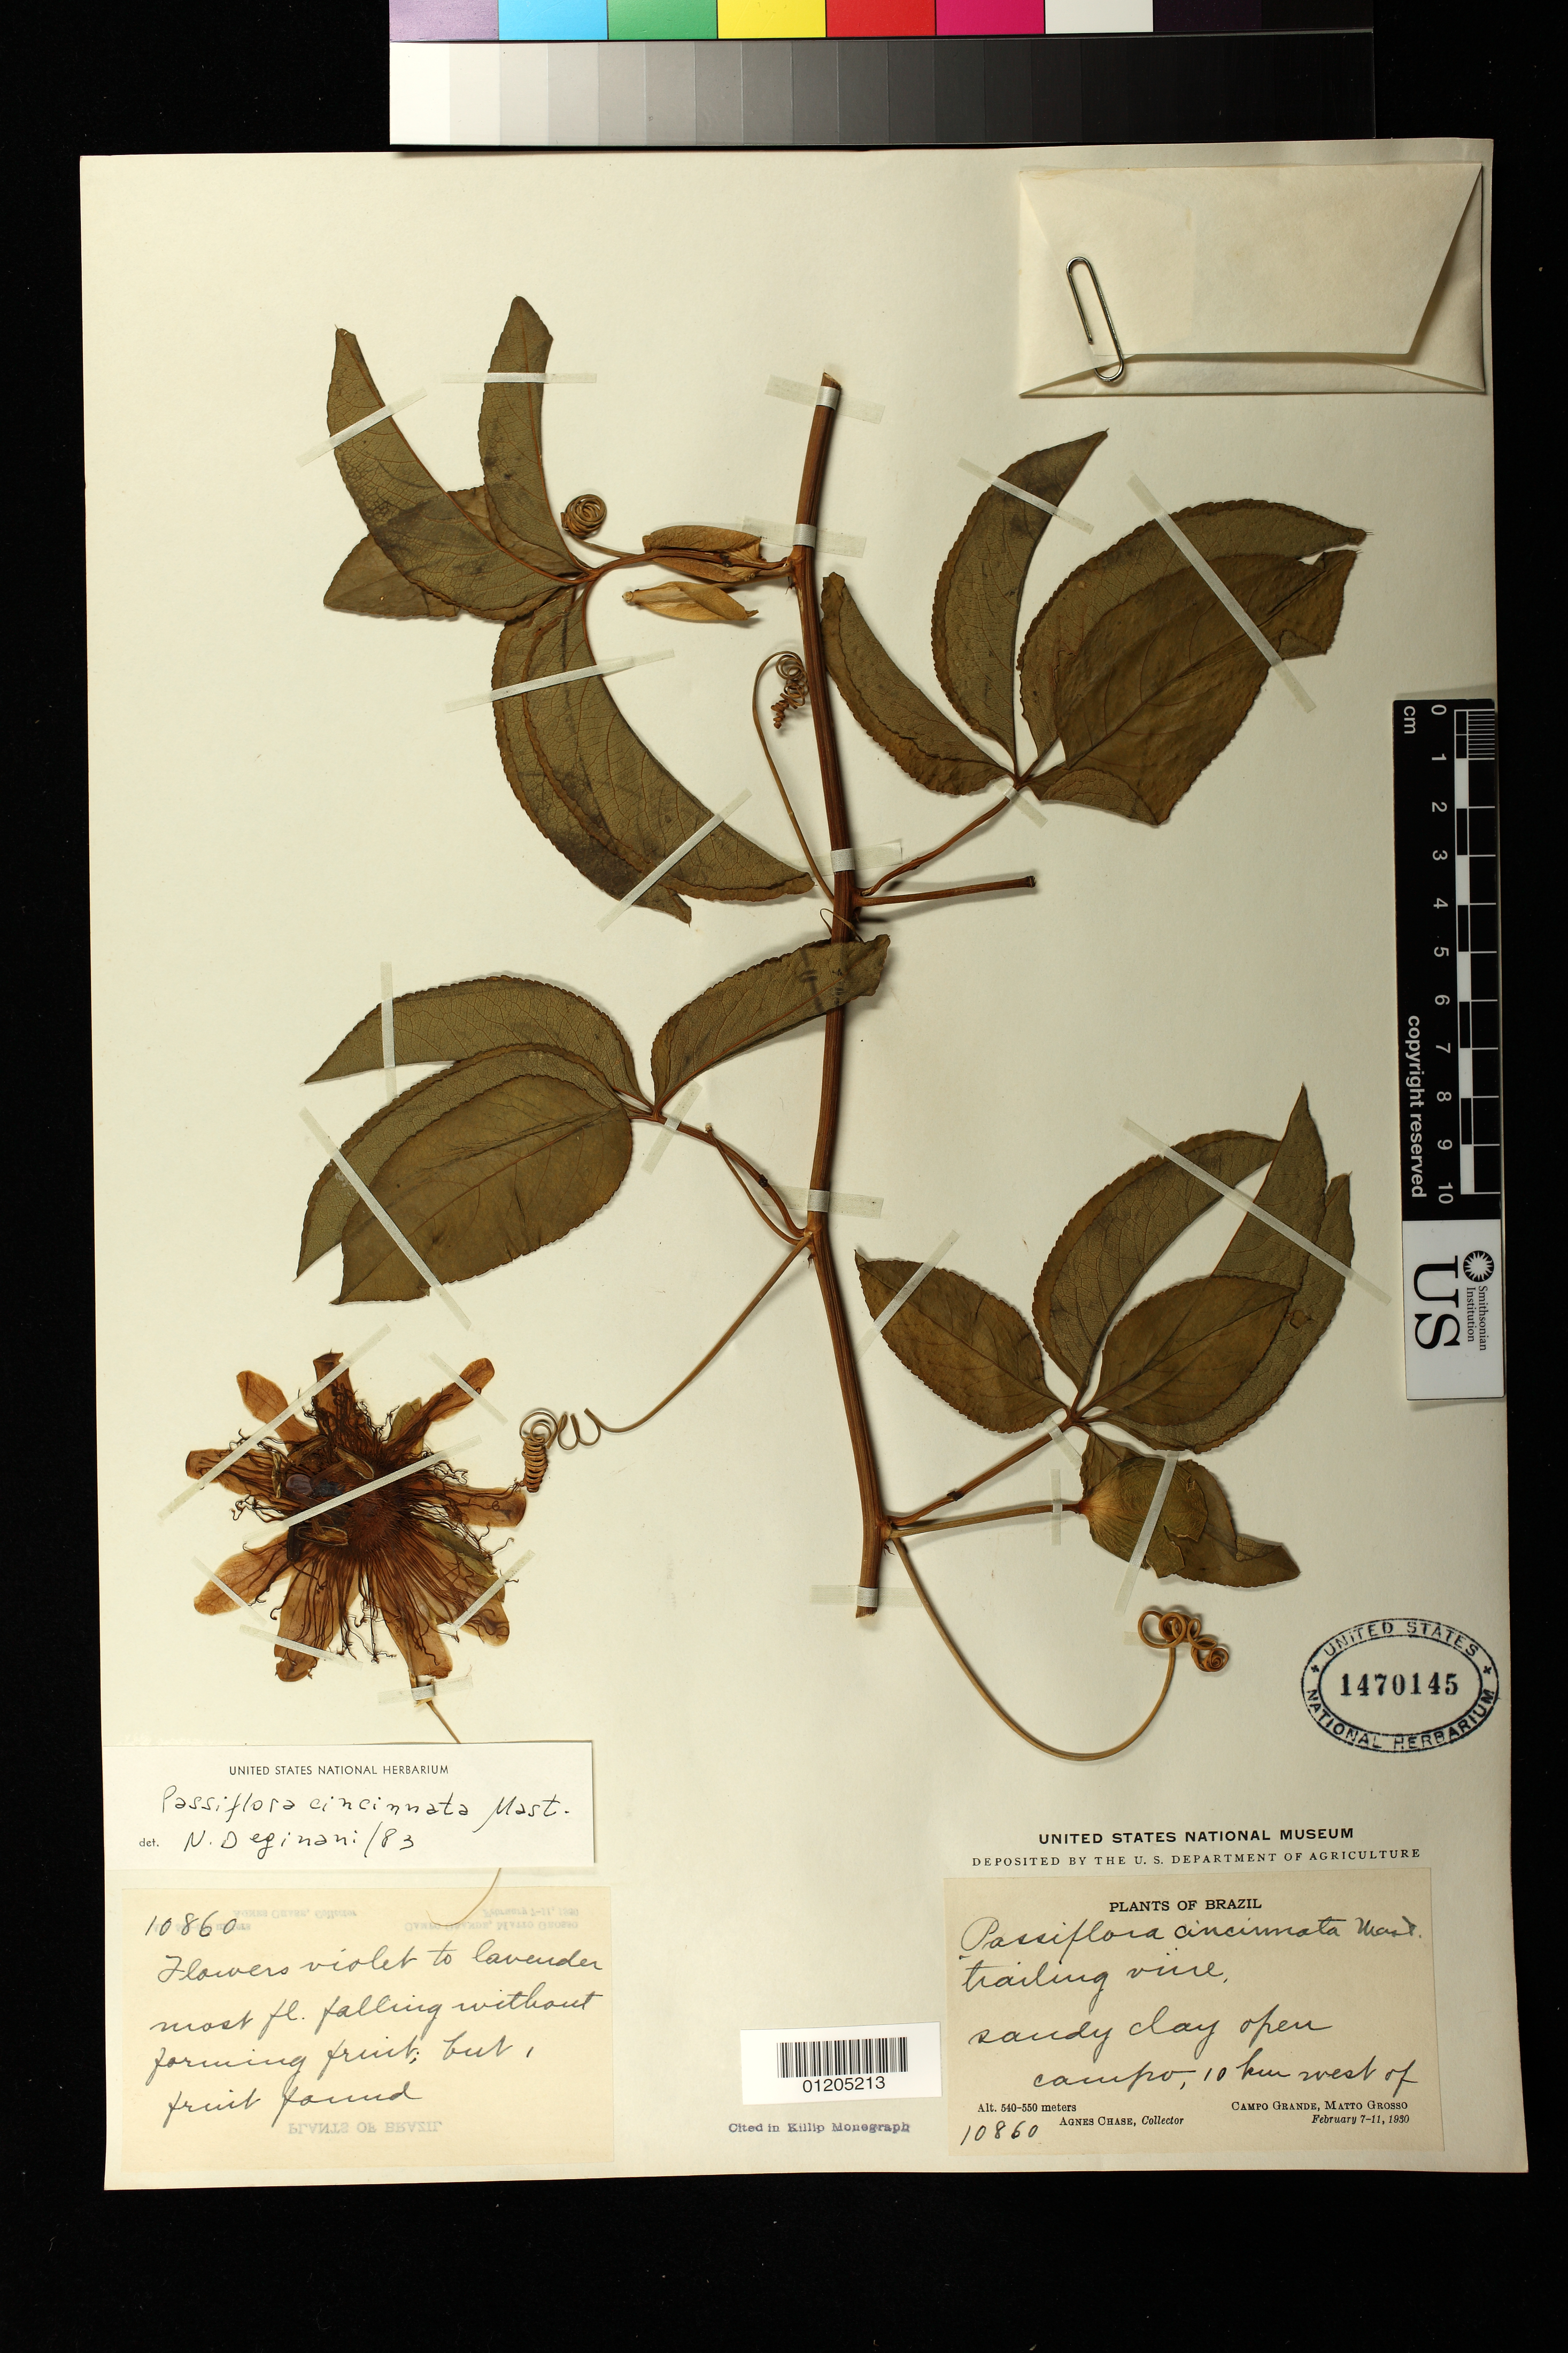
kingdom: Plantae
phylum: Tracheophyta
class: Magnoliopsida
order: Malpighiales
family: Passifloraceae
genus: Passiflora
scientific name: Passiflora cincinnata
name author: Mast.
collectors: A. Chase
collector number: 10860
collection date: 1930-02-07/1930-02-11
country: Brazil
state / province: Mato Grosso do Sul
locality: sandy clay open campo, 10 km west of Campo Grande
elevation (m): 540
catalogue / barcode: US 1470145